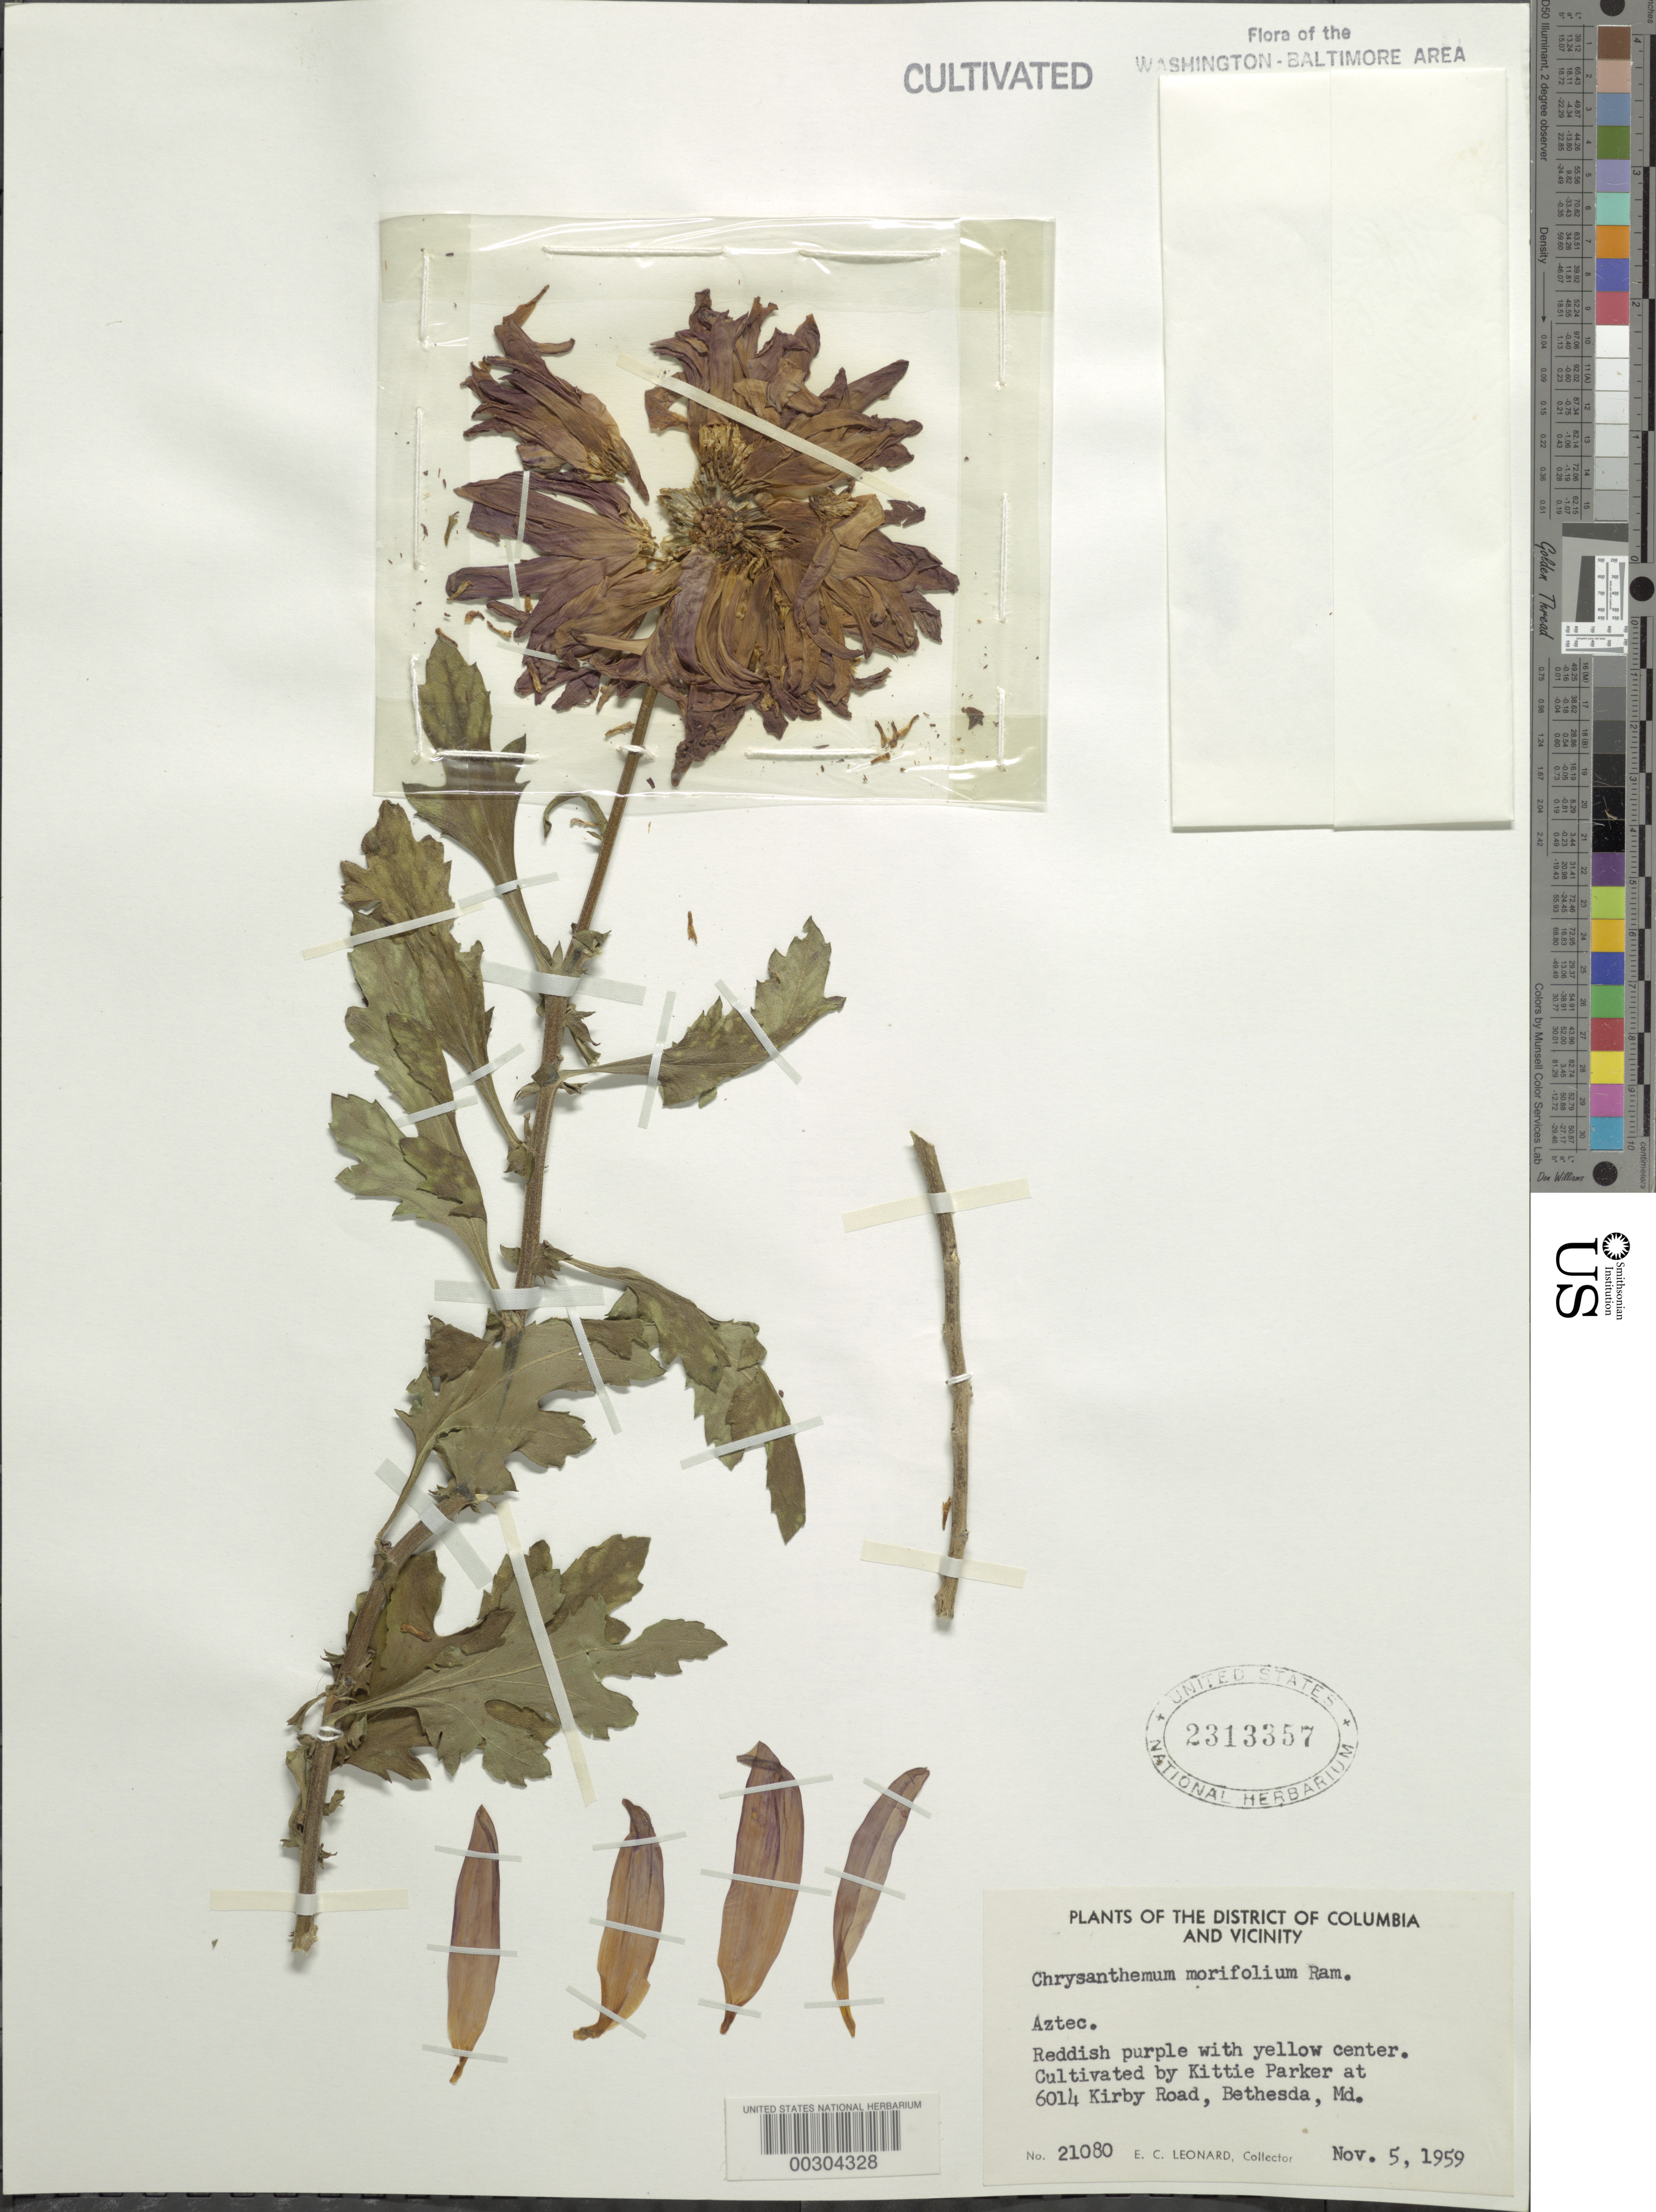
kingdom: Plantae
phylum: Tracheophyta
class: Magnoliopsida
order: Asterales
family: Asteraceae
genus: Chrysanthemum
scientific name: Chrysanthemum morifolium 'Aztec'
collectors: E. C. Leonard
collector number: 21080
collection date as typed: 05 Nov 1959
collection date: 1959-11-05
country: United States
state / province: Maryland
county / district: Montgomery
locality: Bethesda, 6014 Kirby Rd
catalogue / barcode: US 2313357